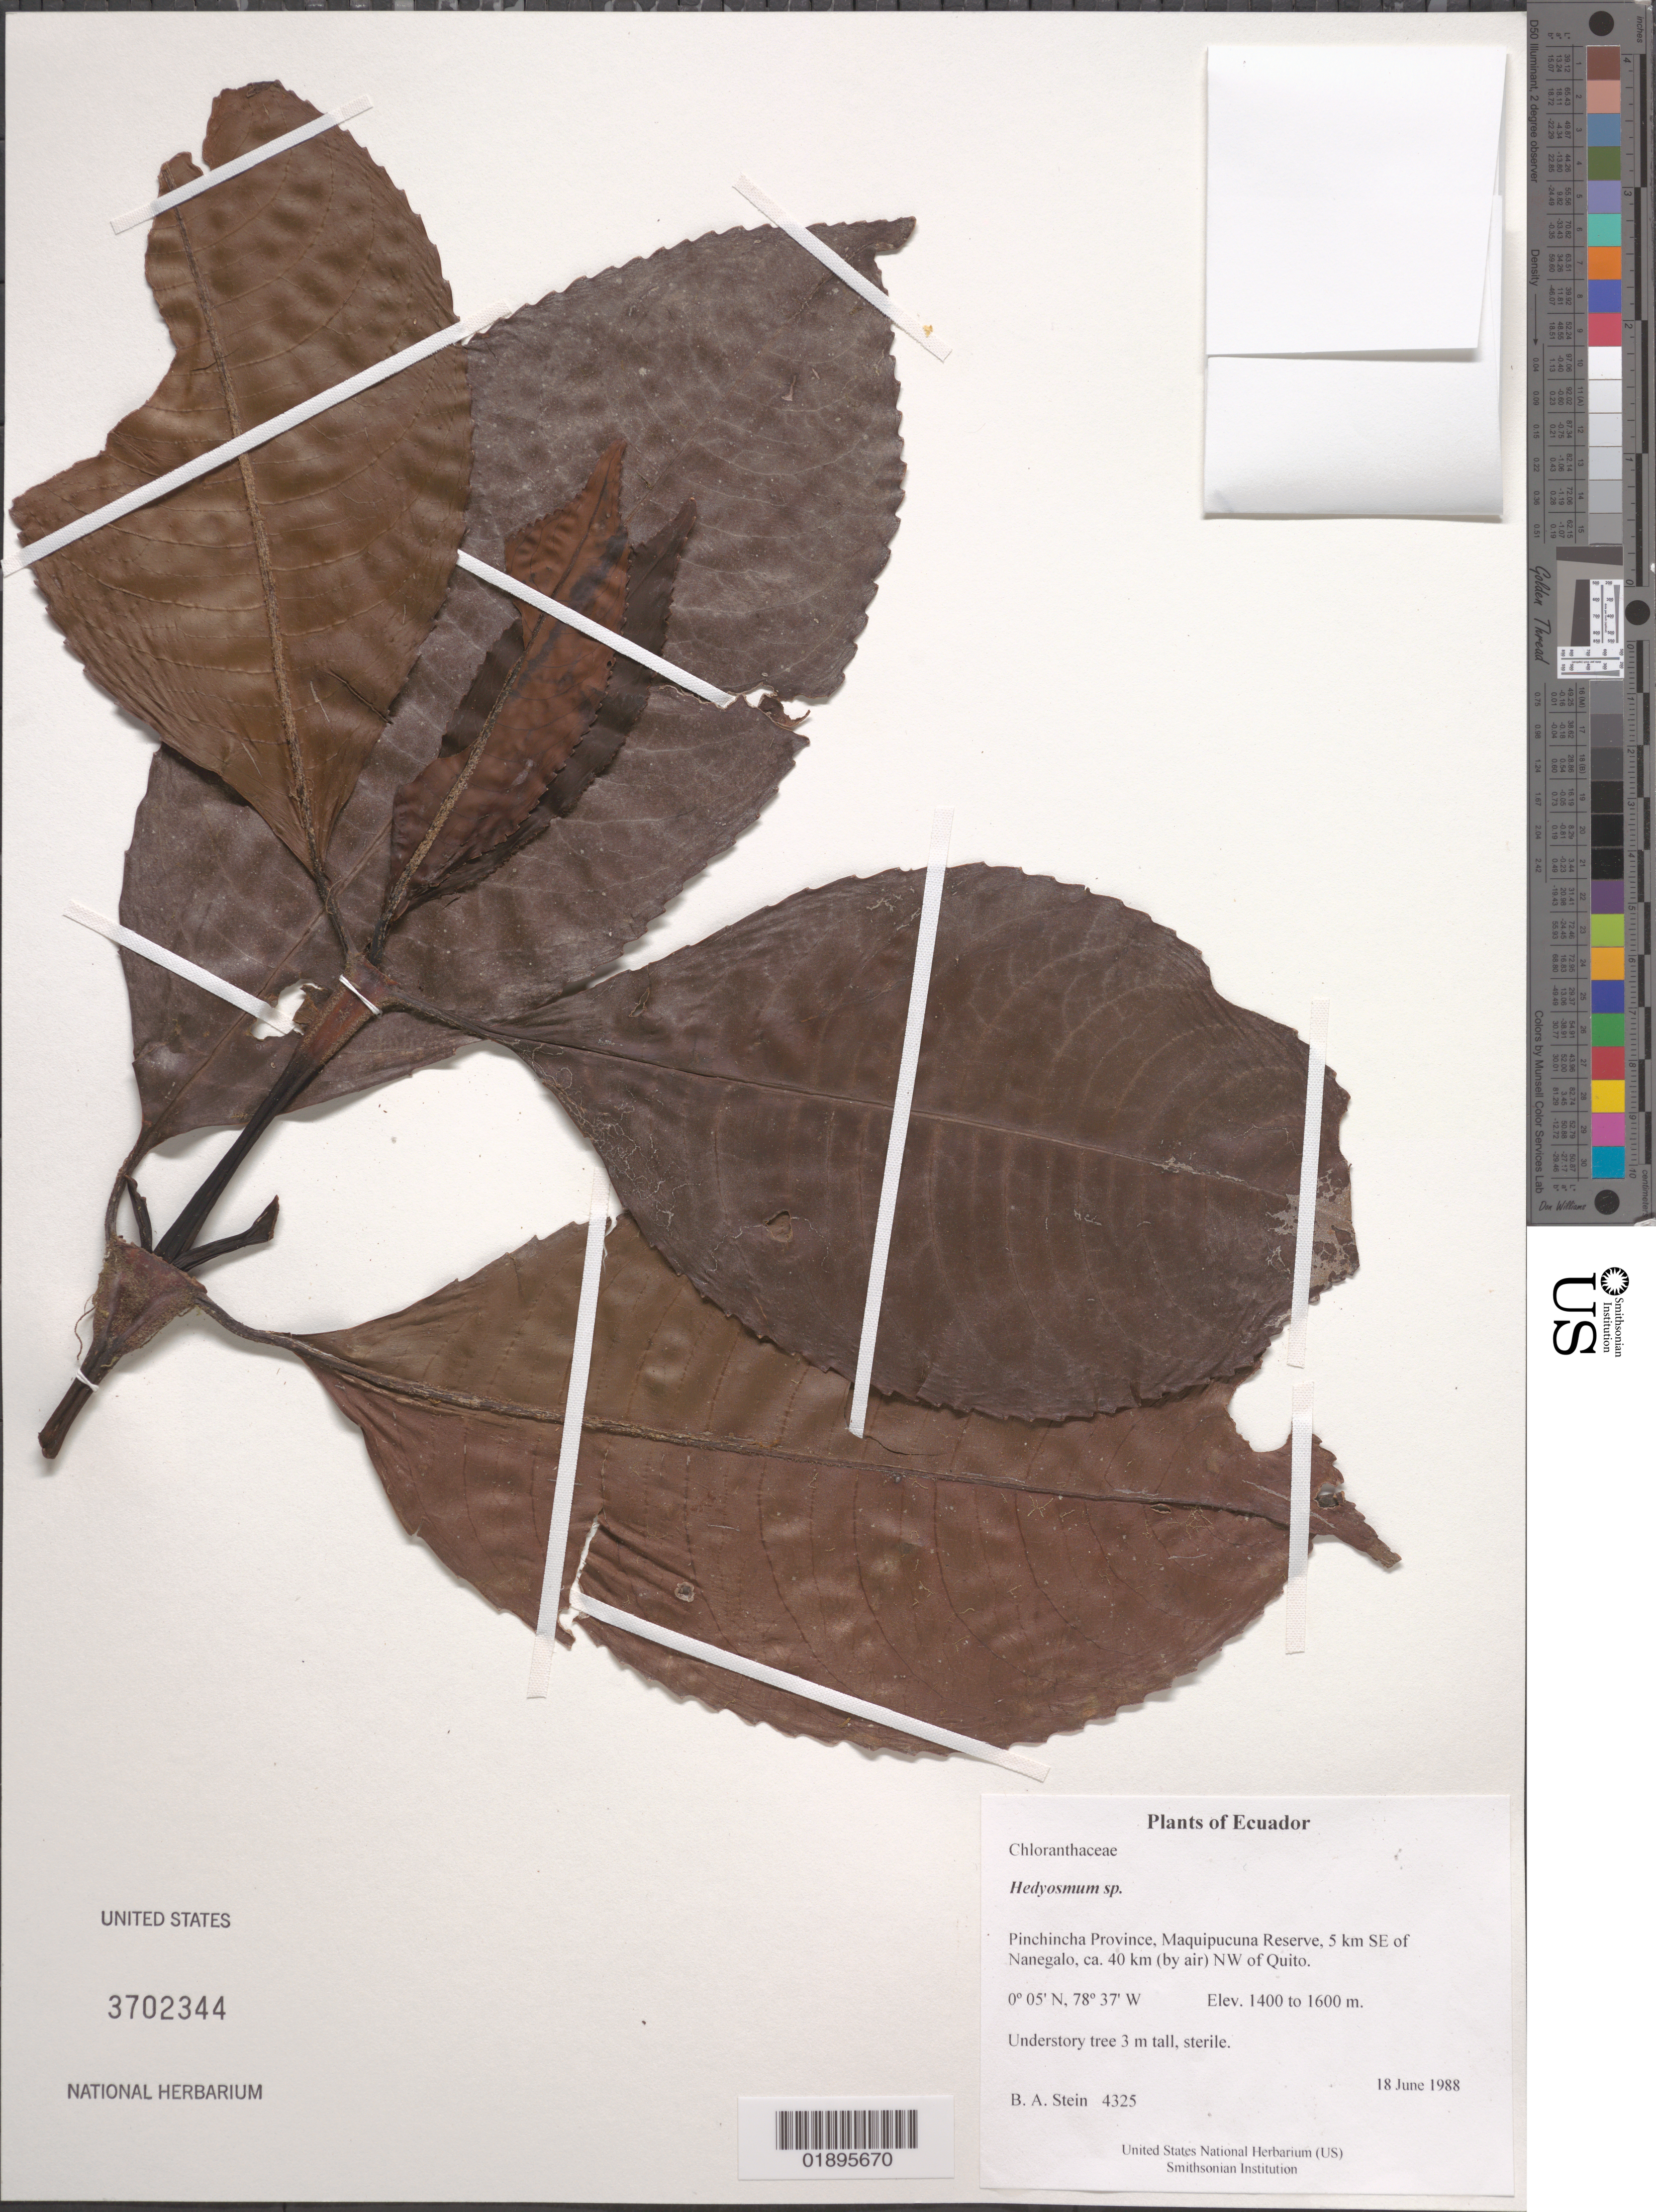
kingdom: Plantae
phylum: Tracheophyta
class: Magnoliopsida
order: Chloranthales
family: Chloranthaceae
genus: Hedyosmum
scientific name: Hedyosmum sp.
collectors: B. A. Stein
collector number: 4325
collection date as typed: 18 June 1988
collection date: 1988-06-18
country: Ecuador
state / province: Pichincha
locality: Maquipucuna Reserve, 5 km SE of Nanegalo, ca. 40 km (by air) NW of Quito.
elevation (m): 1400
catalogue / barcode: US 3702344